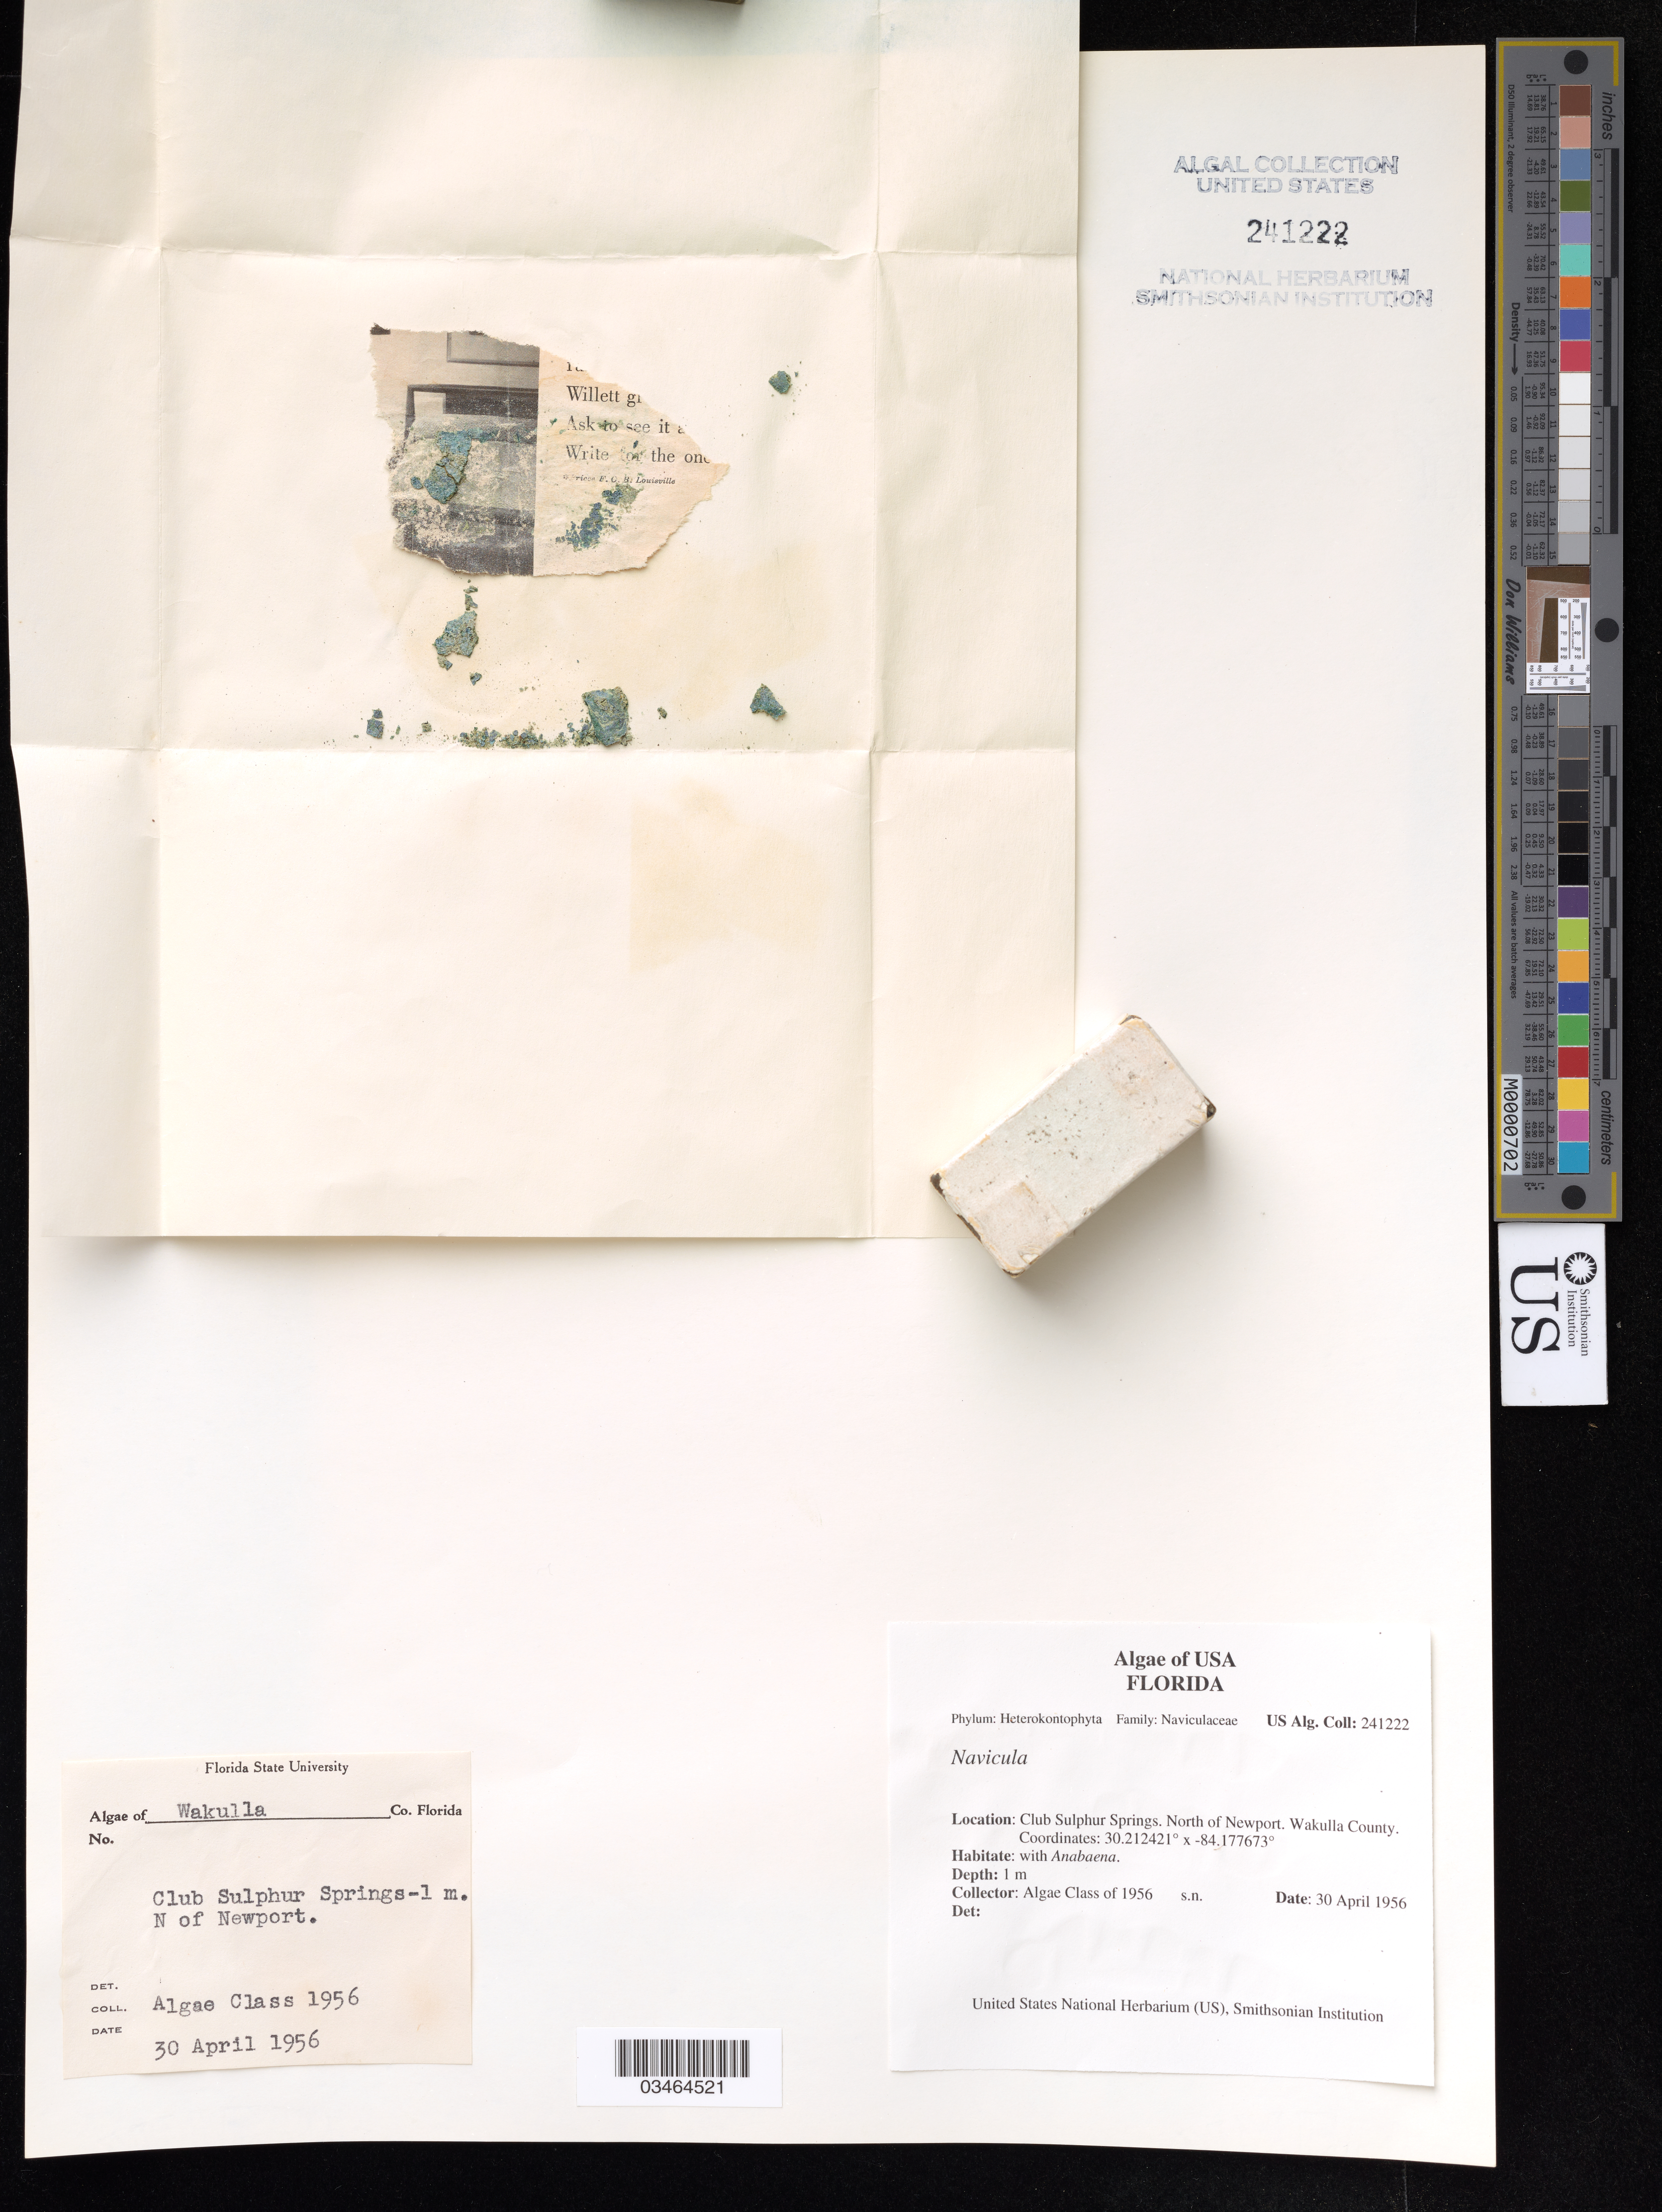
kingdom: Chromista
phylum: Ochrophyta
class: Bacillariophyceae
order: Naviculales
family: Naviculaceae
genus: Navicula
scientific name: Navicula sp.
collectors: Algae Class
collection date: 1956-04-30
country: United States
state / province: Florida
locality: Club Sulphur Springs. North of Newport. Wakulla County.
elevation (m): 1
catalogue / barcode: US 241222